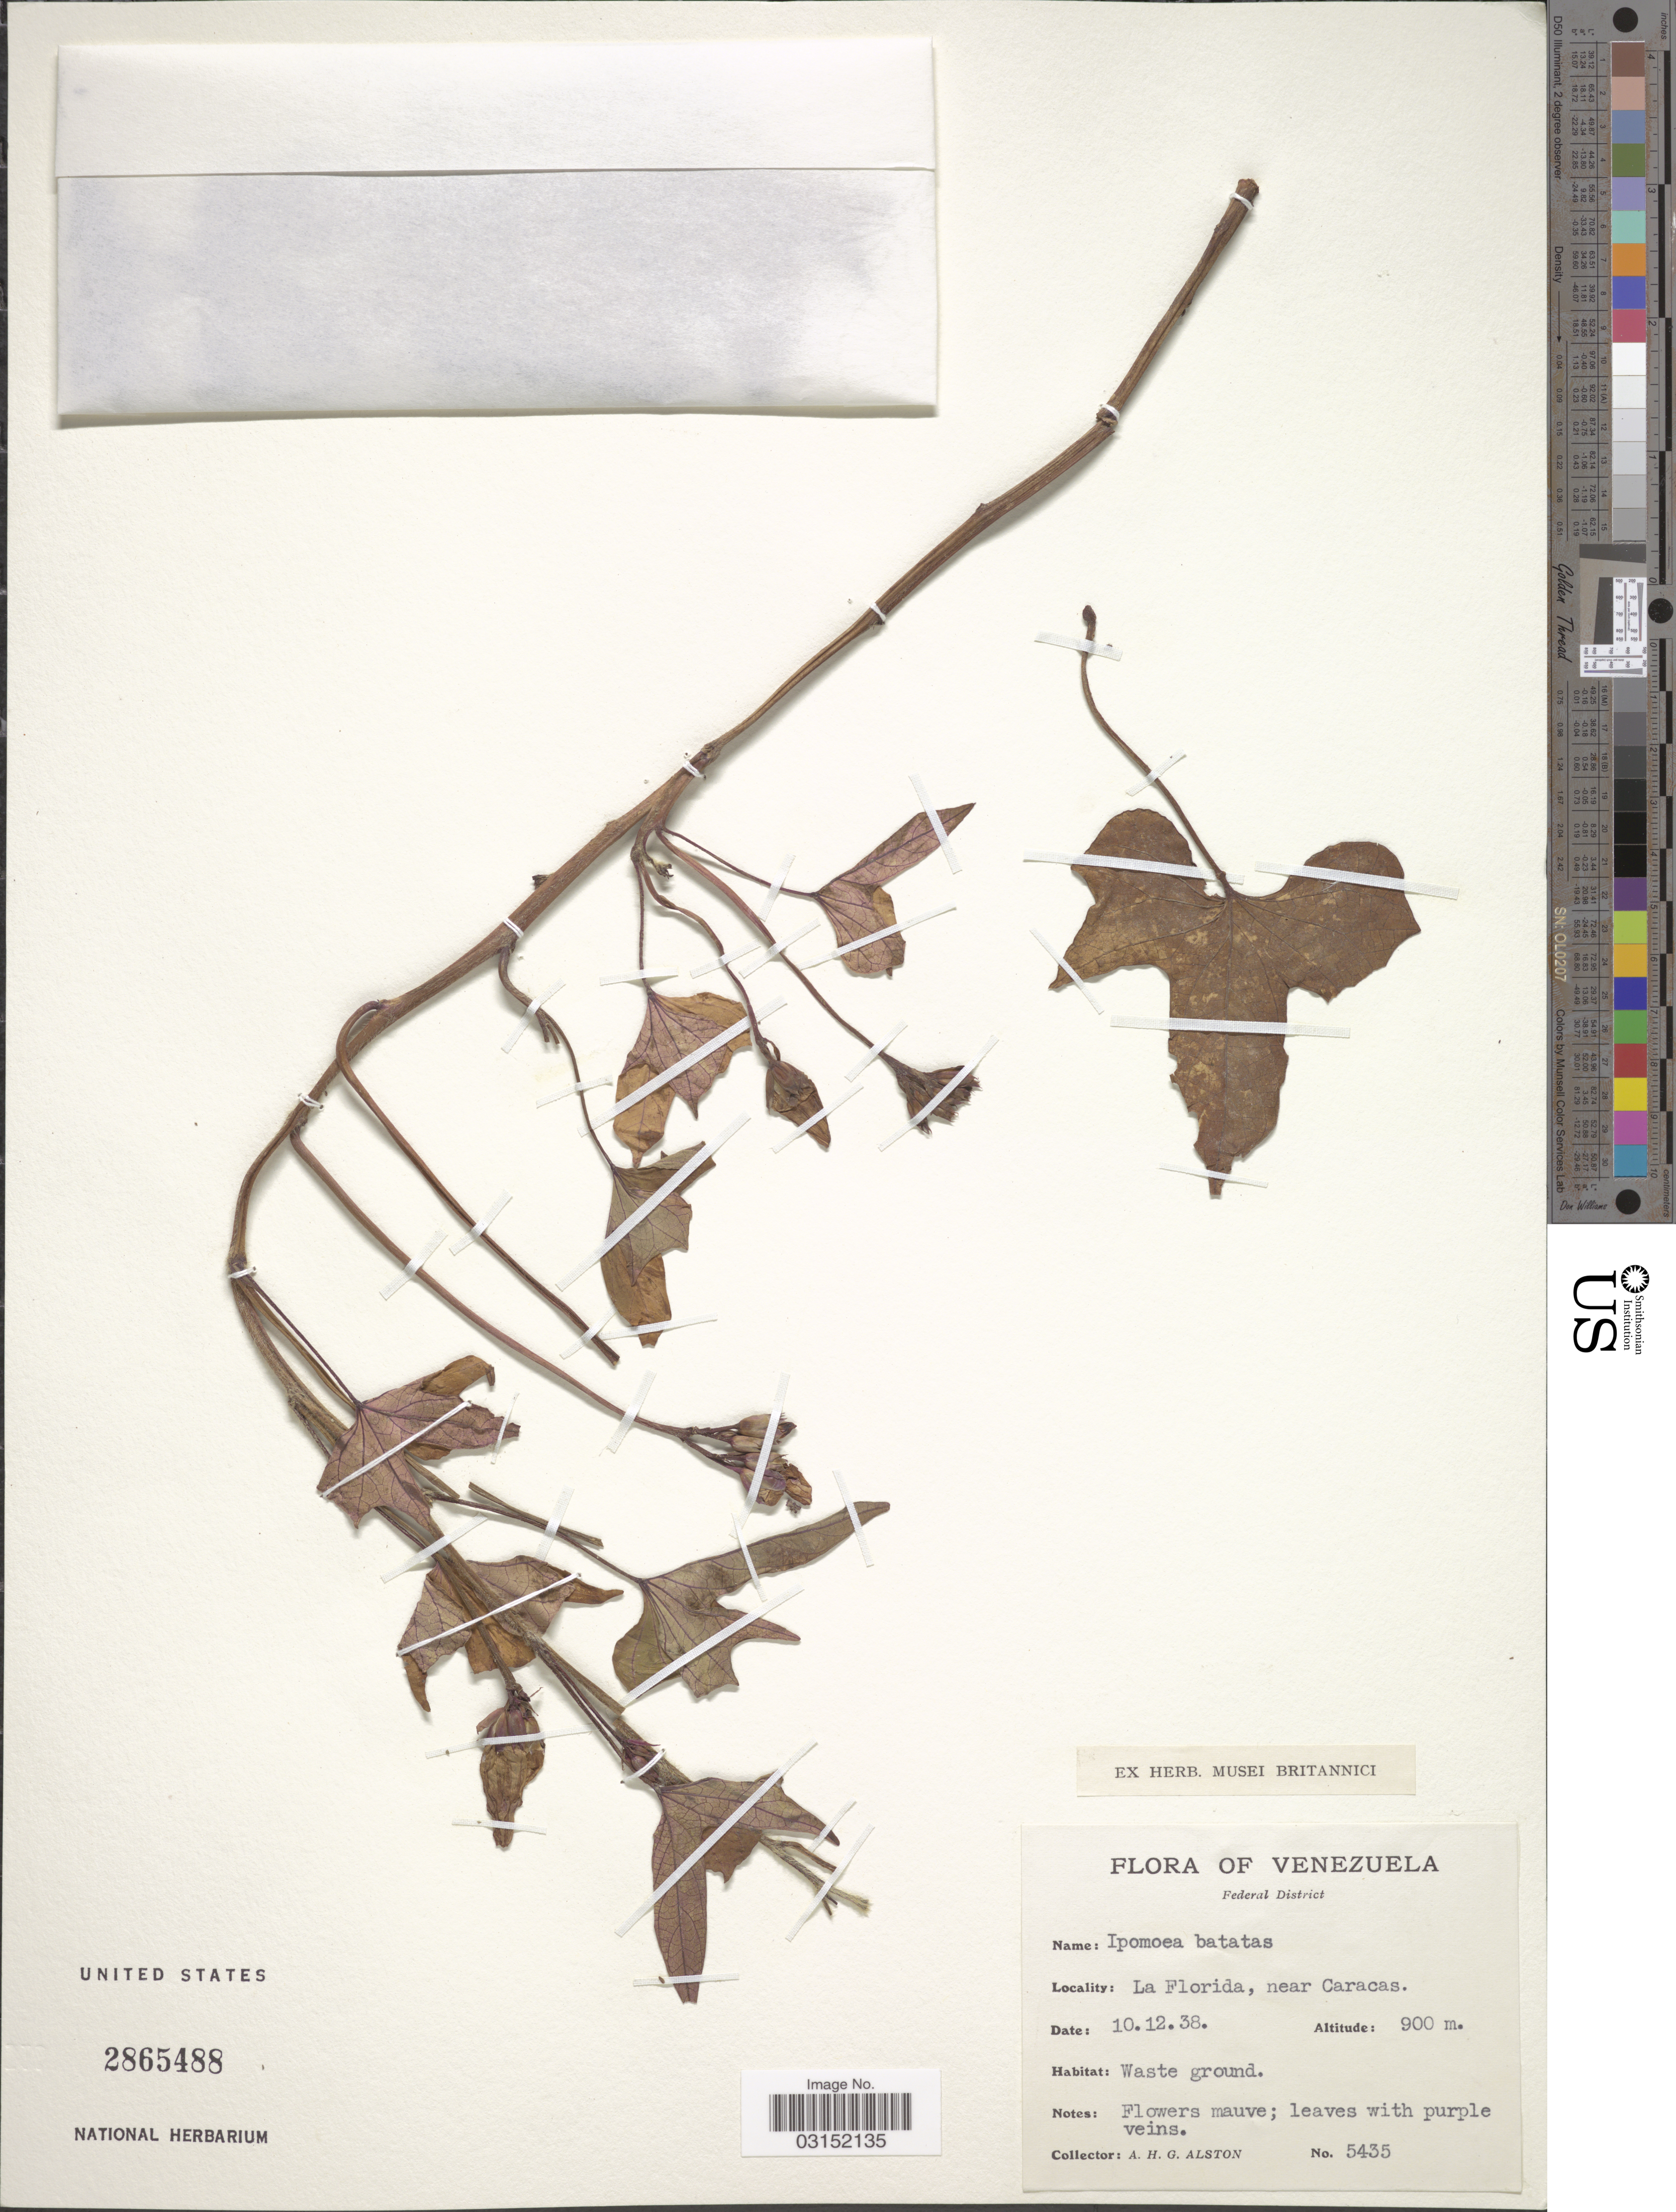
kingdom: Plantae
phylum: Tracheophyta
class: Magnoliopsida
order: Solanales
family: Convolvulaceae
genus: Ipomoea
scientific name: Ipomoea batatas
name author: (L.) Lam.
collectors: A. H. Alston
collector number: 5435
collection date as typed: Transcribed d/m/y: 10/12/38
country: Venezuela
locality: Federal District, La Florida, near Caracas.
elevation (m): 900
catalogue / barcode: US 2865488